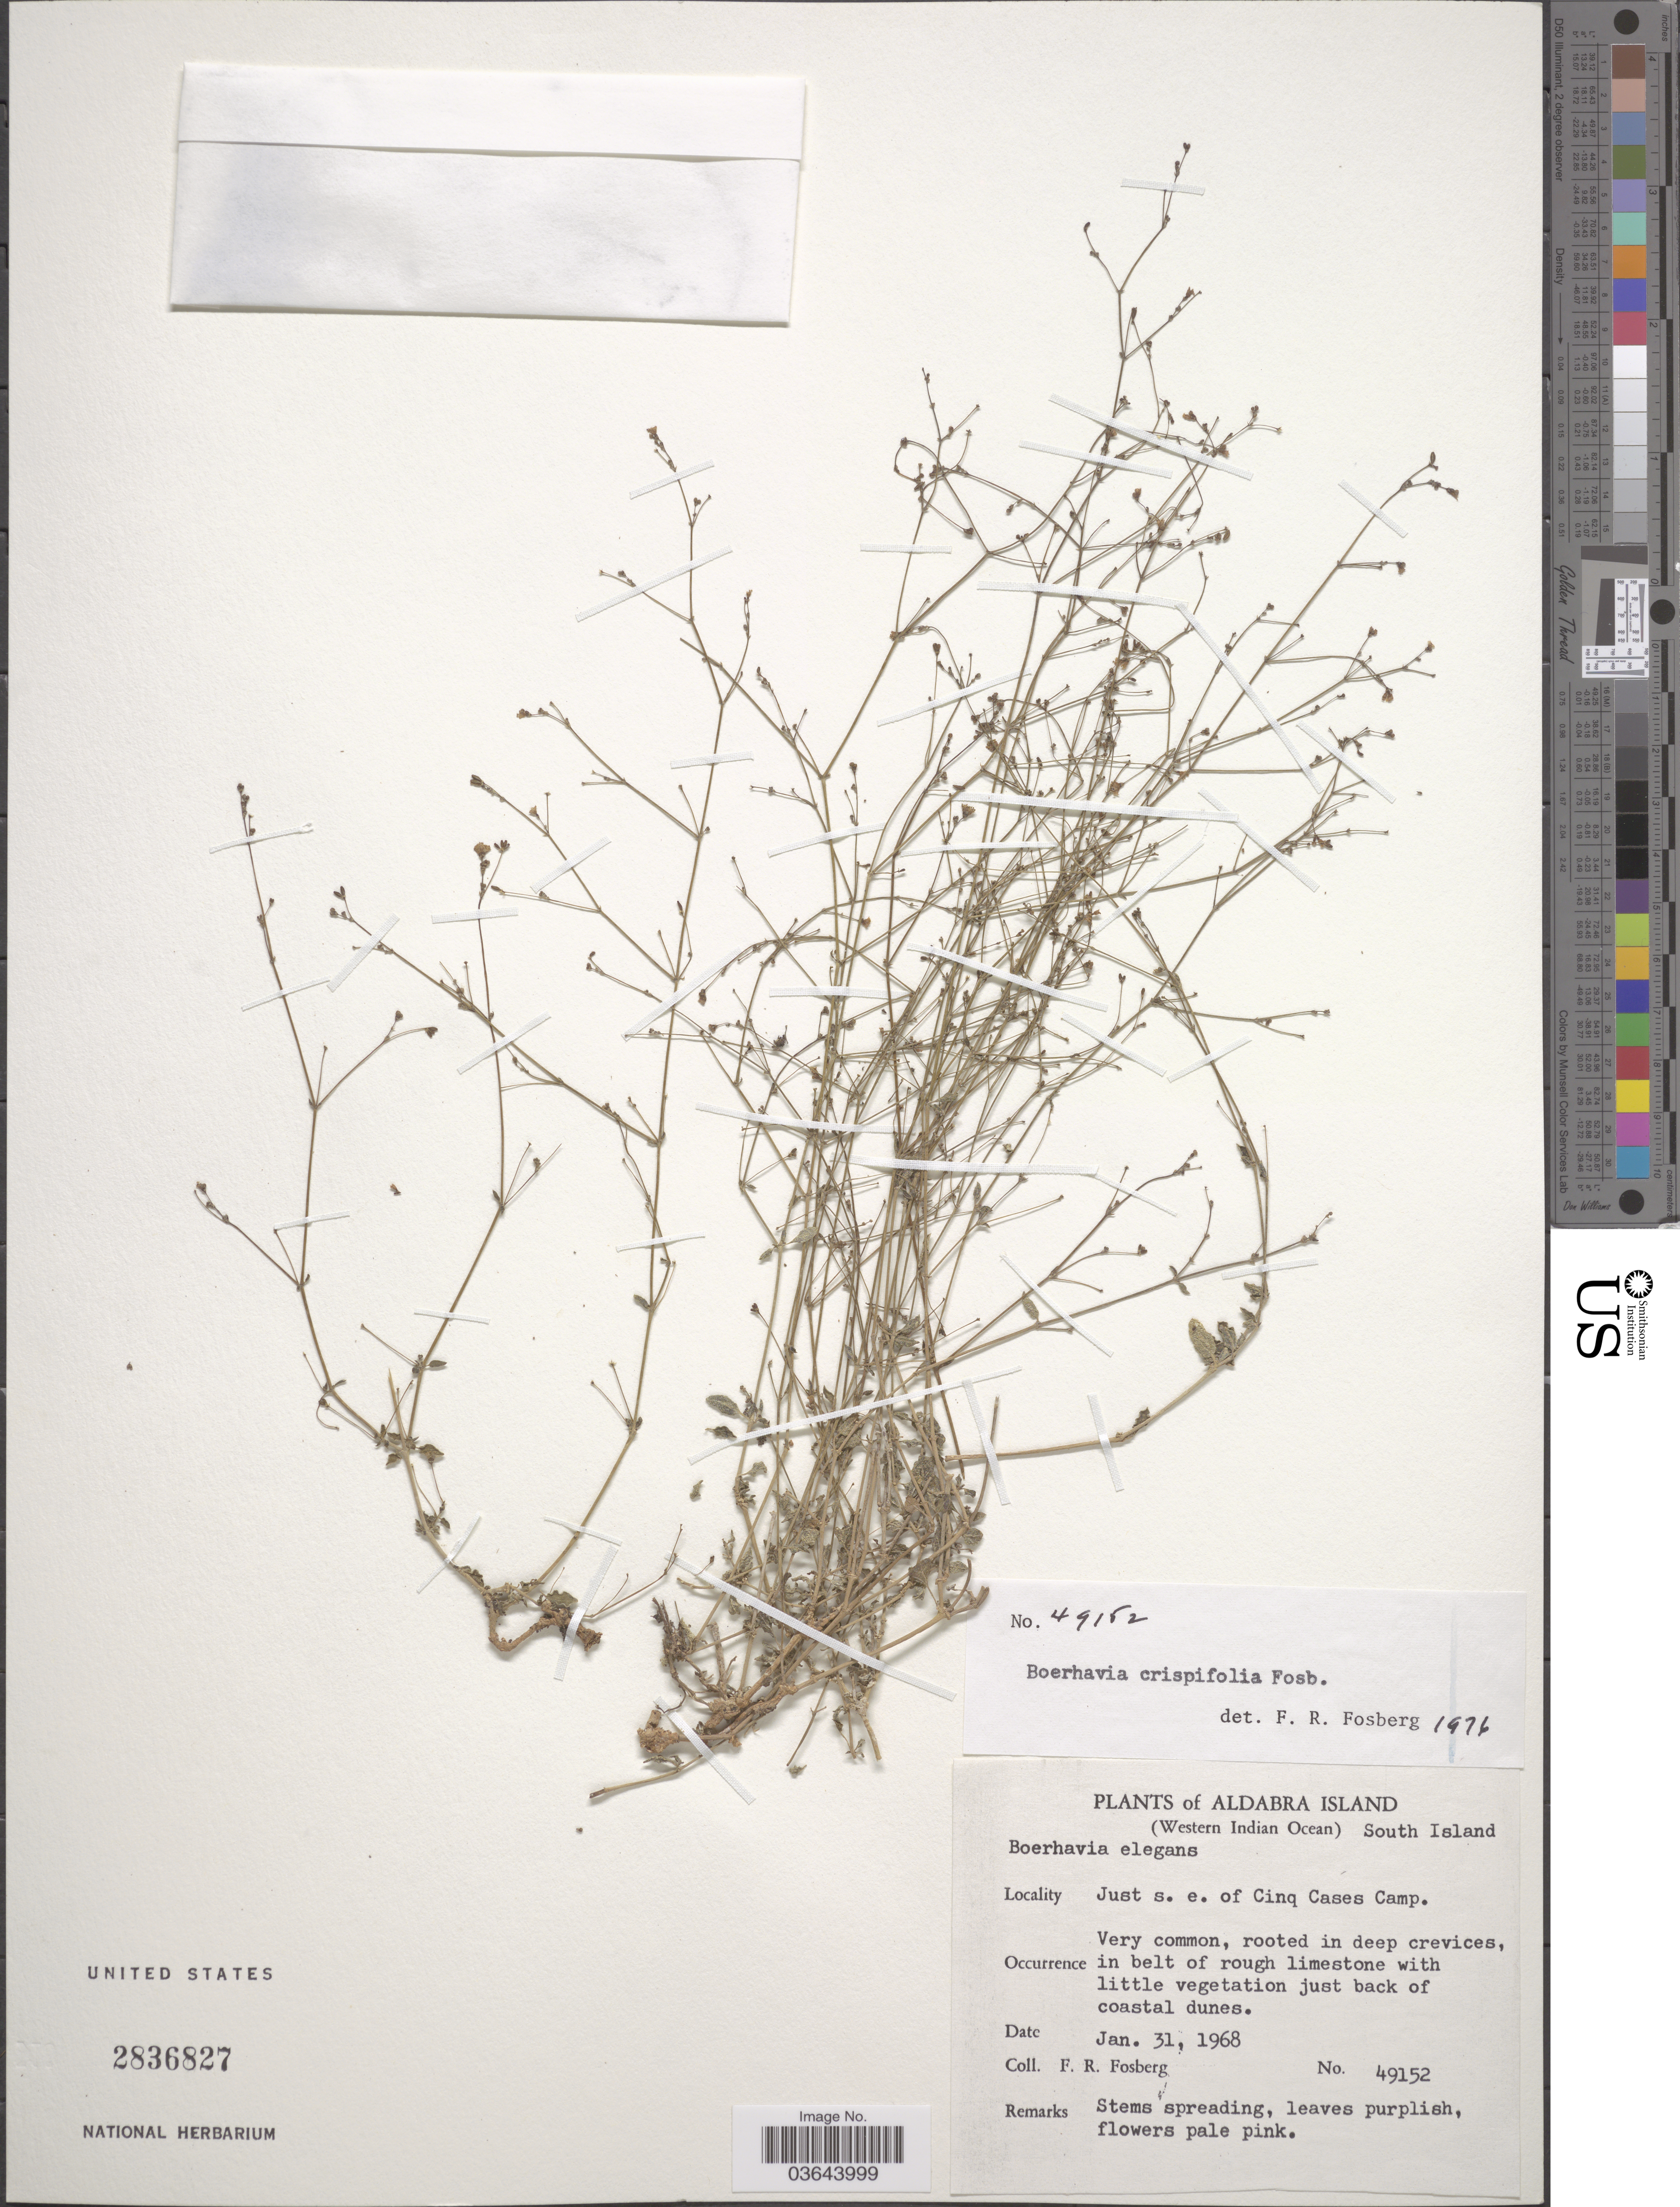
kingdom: Plantae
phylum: Tracheophyta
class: Magnoliopsida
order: Caryophyllales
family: Nyctaginaceae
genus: Boerhavia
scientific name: Boerhavia crispifolia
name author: Fosberg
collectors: F. R. Fosberg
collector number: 49152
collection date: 1968-01-31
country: Seychelles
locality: Aldabra Island (Western Indian Ocean) South Island. Just s. e. of Cinq Cases Camp.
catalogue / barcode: US 2836827